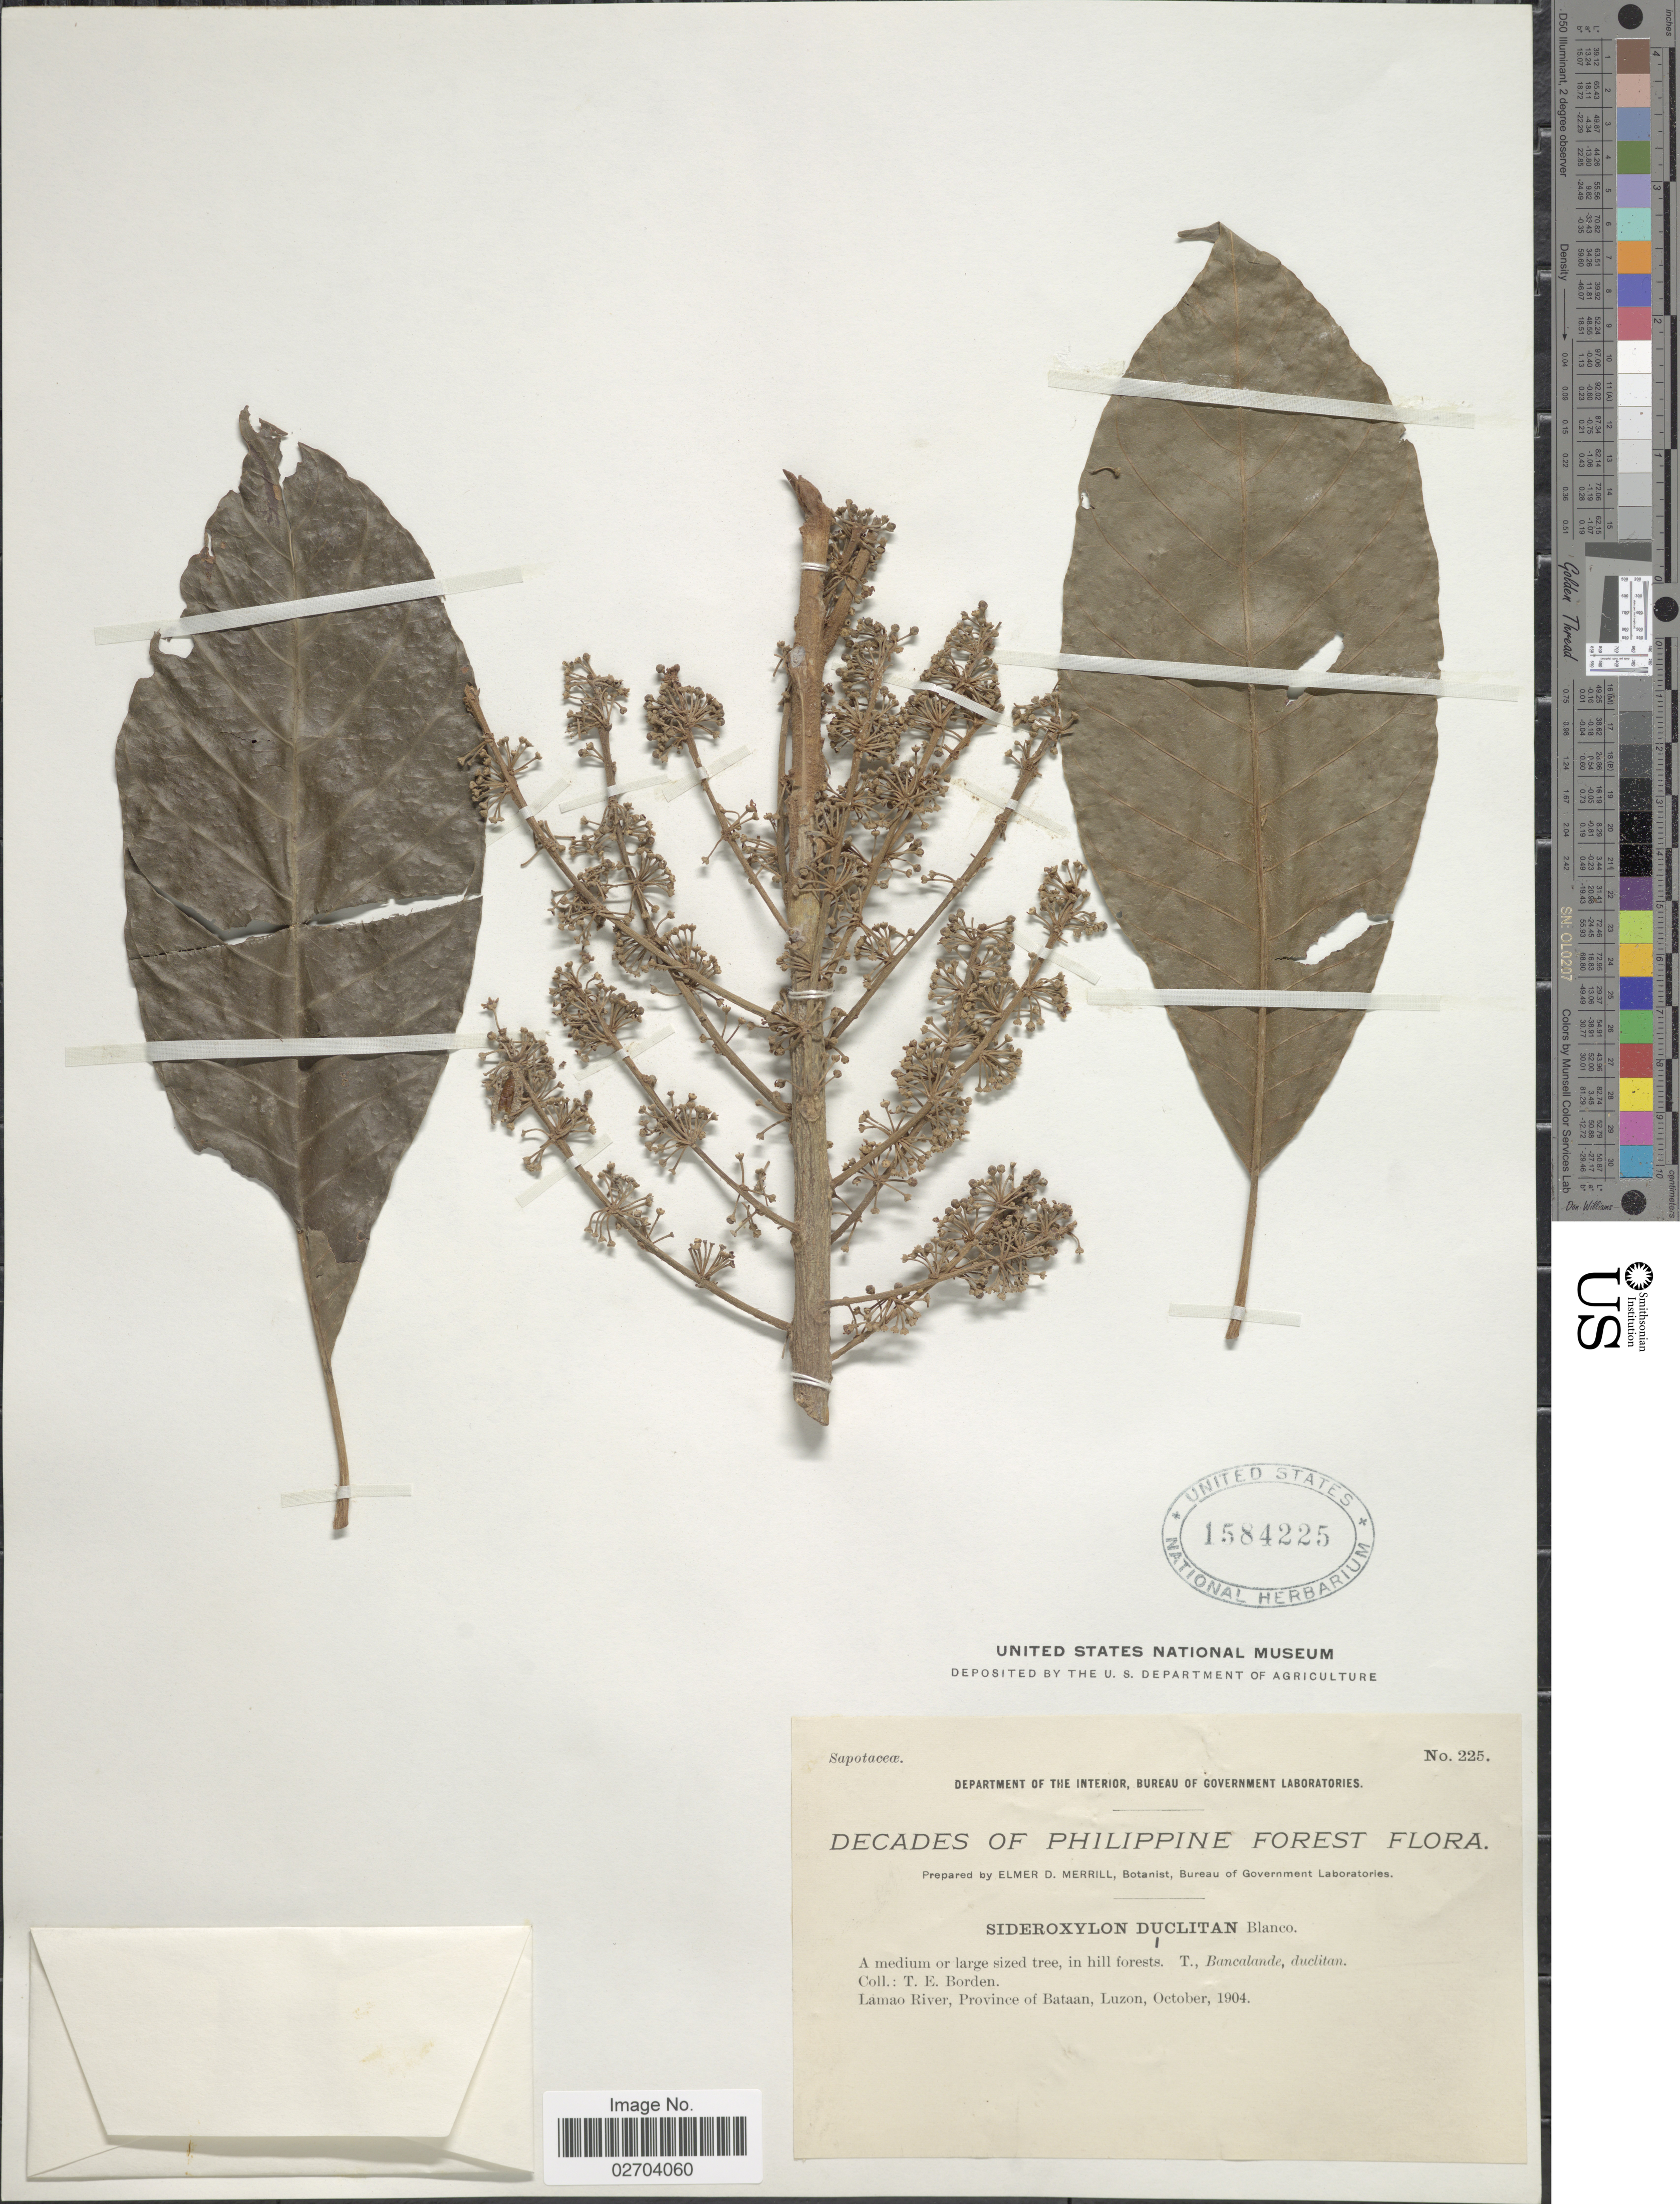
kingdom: Plantae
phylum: Tracheophyta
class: Magnoliopsida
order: Ericales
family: Sapotaceae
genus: Sideroxylon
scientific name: Sideroxylon duclitan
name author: Blanco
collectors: T. E. Borden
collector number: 225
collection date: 1904-10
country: Philippines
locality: Lamao River, Province of Bataan, Luzon.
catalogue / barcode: US 1584225